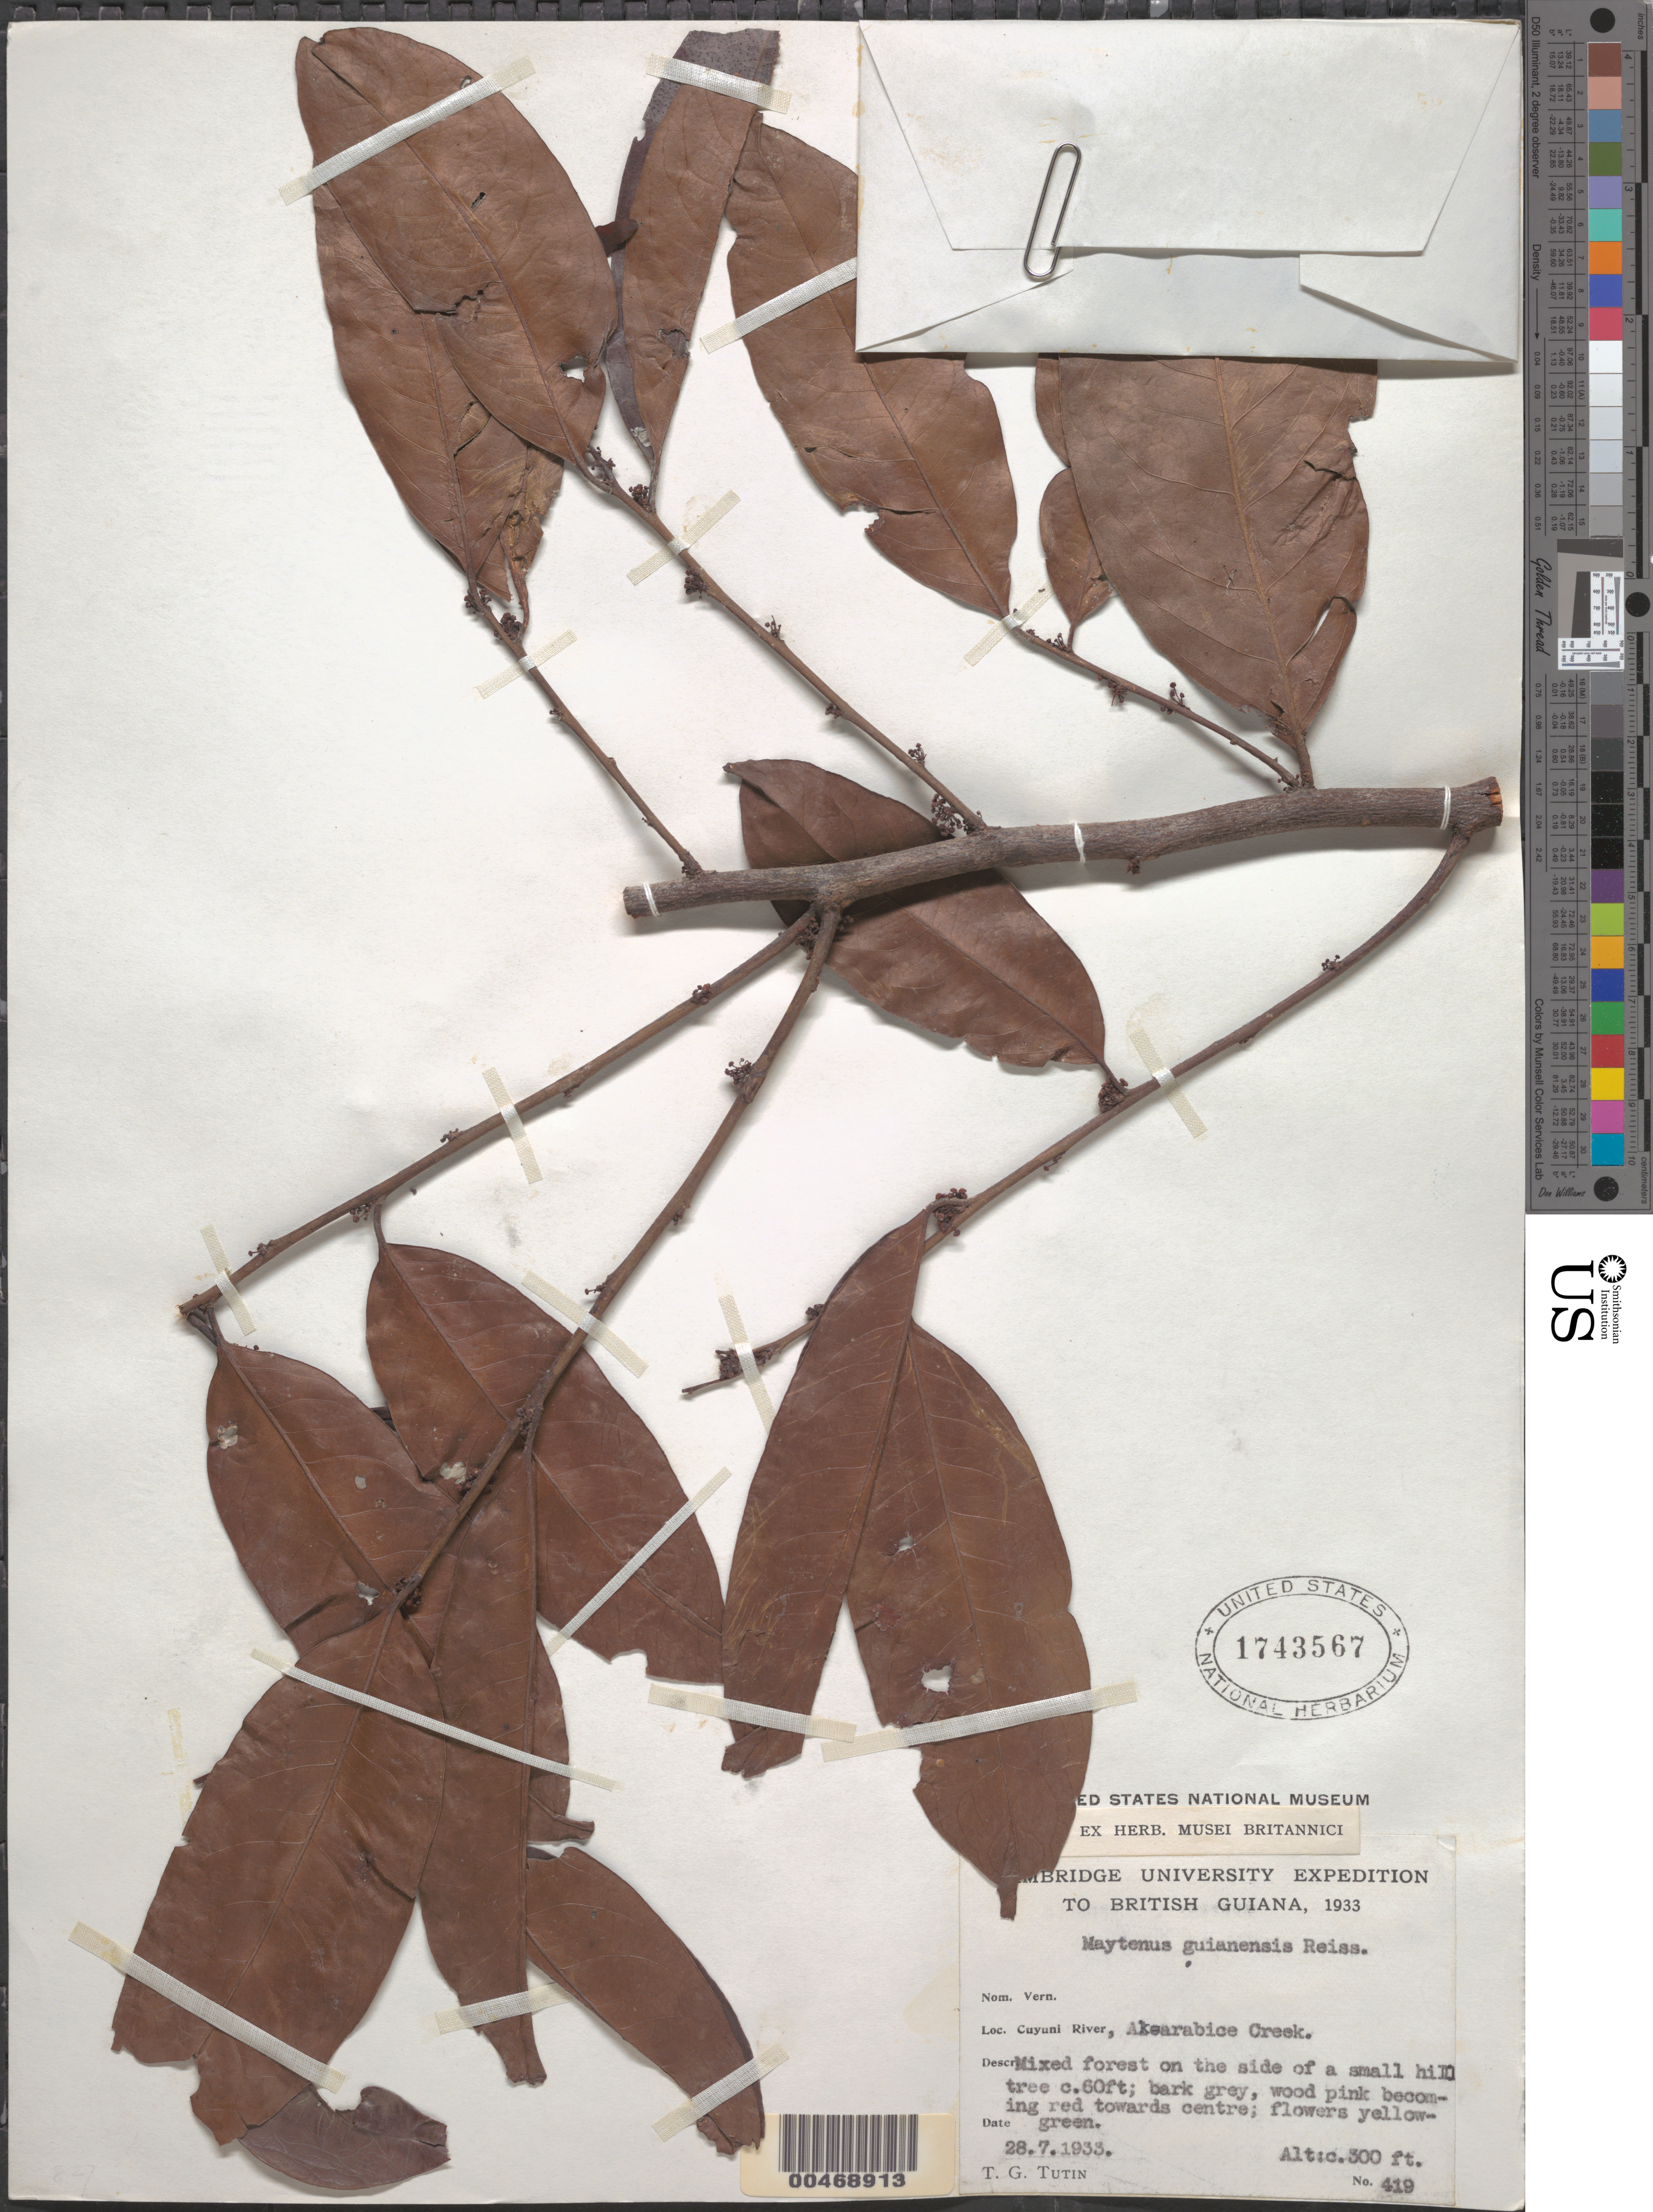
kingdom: Plantae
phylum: Tracheophyta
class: Magnoliopsida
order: Celastrales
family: Celastraceae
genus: Maytenus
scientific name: Maytenus guyanensis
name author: Klotzsch ex Reissek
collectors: T. G. Tutin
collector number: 419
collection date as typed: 28-Jul-33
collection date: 1933-07-28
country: Guyana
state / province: Cuyuni-Mazaruni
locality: Akarabice Creek, Cuyuni R.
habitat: Mixed forest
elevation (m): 91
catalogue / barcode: US 1743567